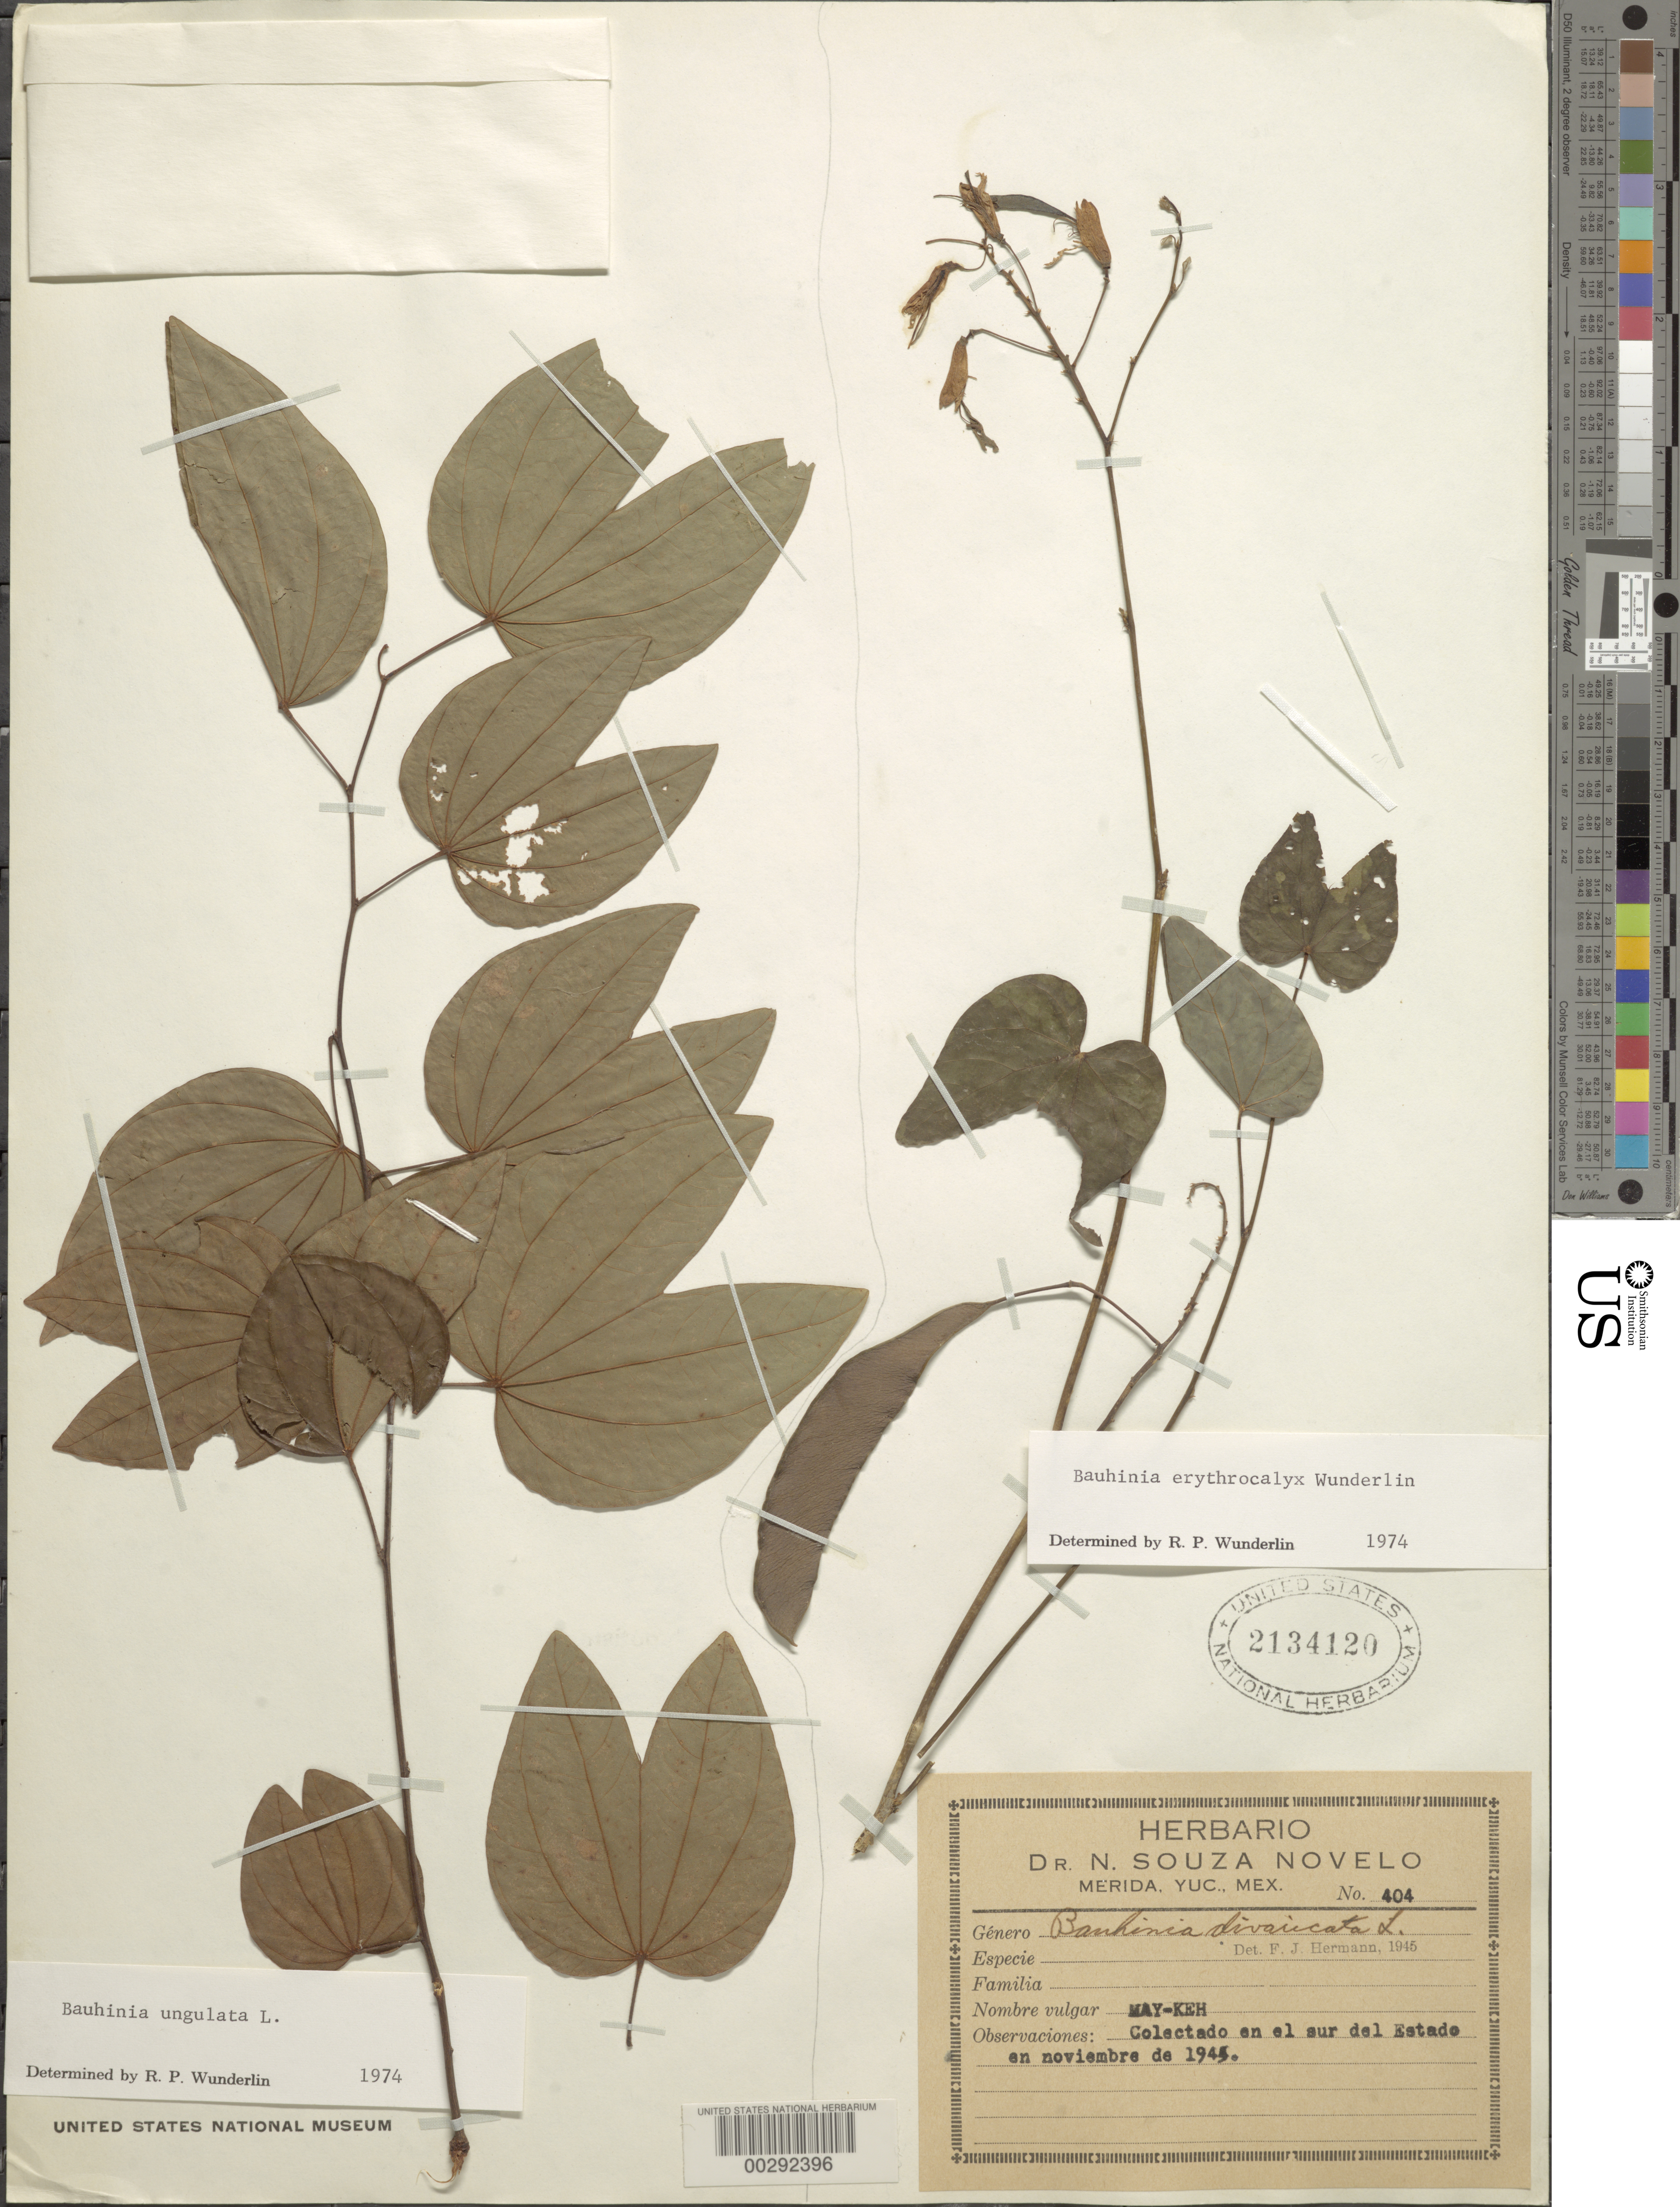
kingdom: Plantae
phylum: Tracheophyta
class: Magnoliopsida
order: Fabales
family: Fabaceae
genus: Bauhinia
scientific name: Bauhinia erythrocalyx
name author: Wunderlin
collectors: N. Novelo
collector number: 404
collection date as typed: Nov 1945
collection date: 1945-11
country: Mexico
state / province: Yucatán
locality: S of the estate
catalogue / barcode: US 2134120